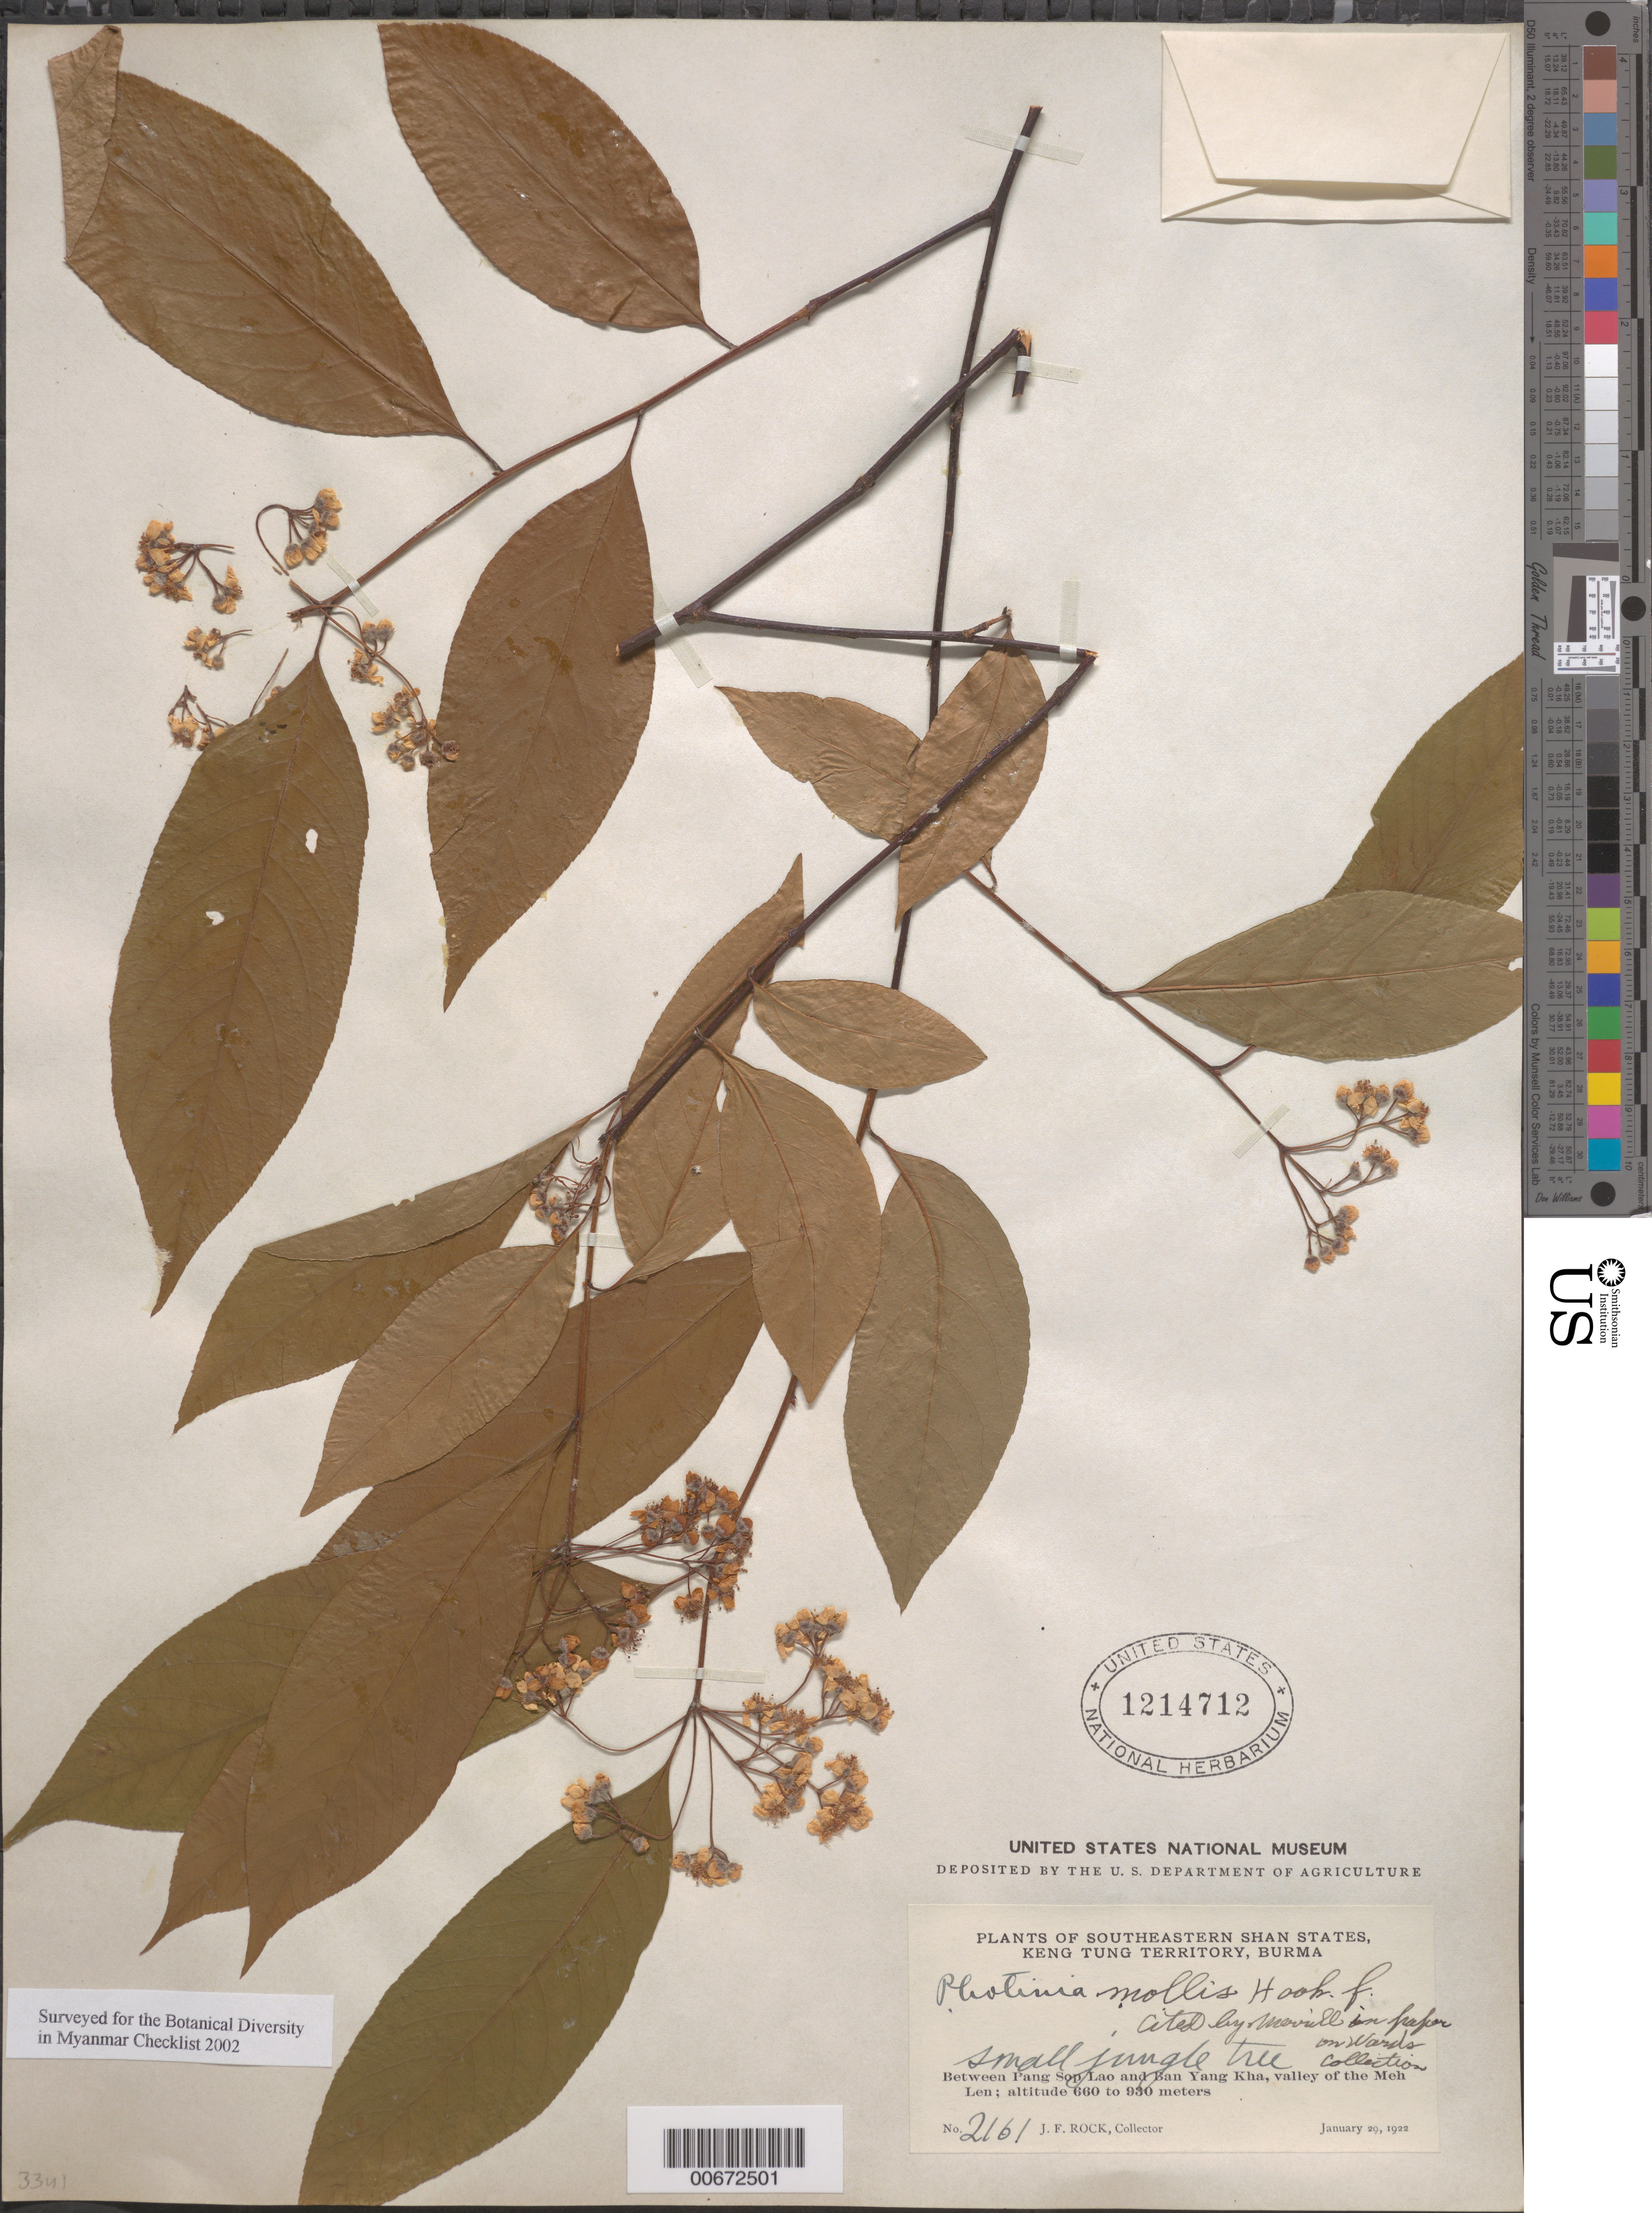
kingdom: Plantae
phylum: Tracheophyta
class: Magnoliopsida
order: Rosales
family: Rosaceae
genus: Photinia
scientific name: Photinia mollis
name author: Hook. f.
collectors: J. F. Rock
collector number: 2161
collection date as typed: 29 Jan 1922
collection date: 1922-01-29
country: Myanmar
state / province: Shan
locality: Keng Tung Territory, between Ban Yang Kha and Pang Hoi Hpi Bang, valley of the Meh Len.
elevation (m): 660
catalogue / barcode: US 1214712